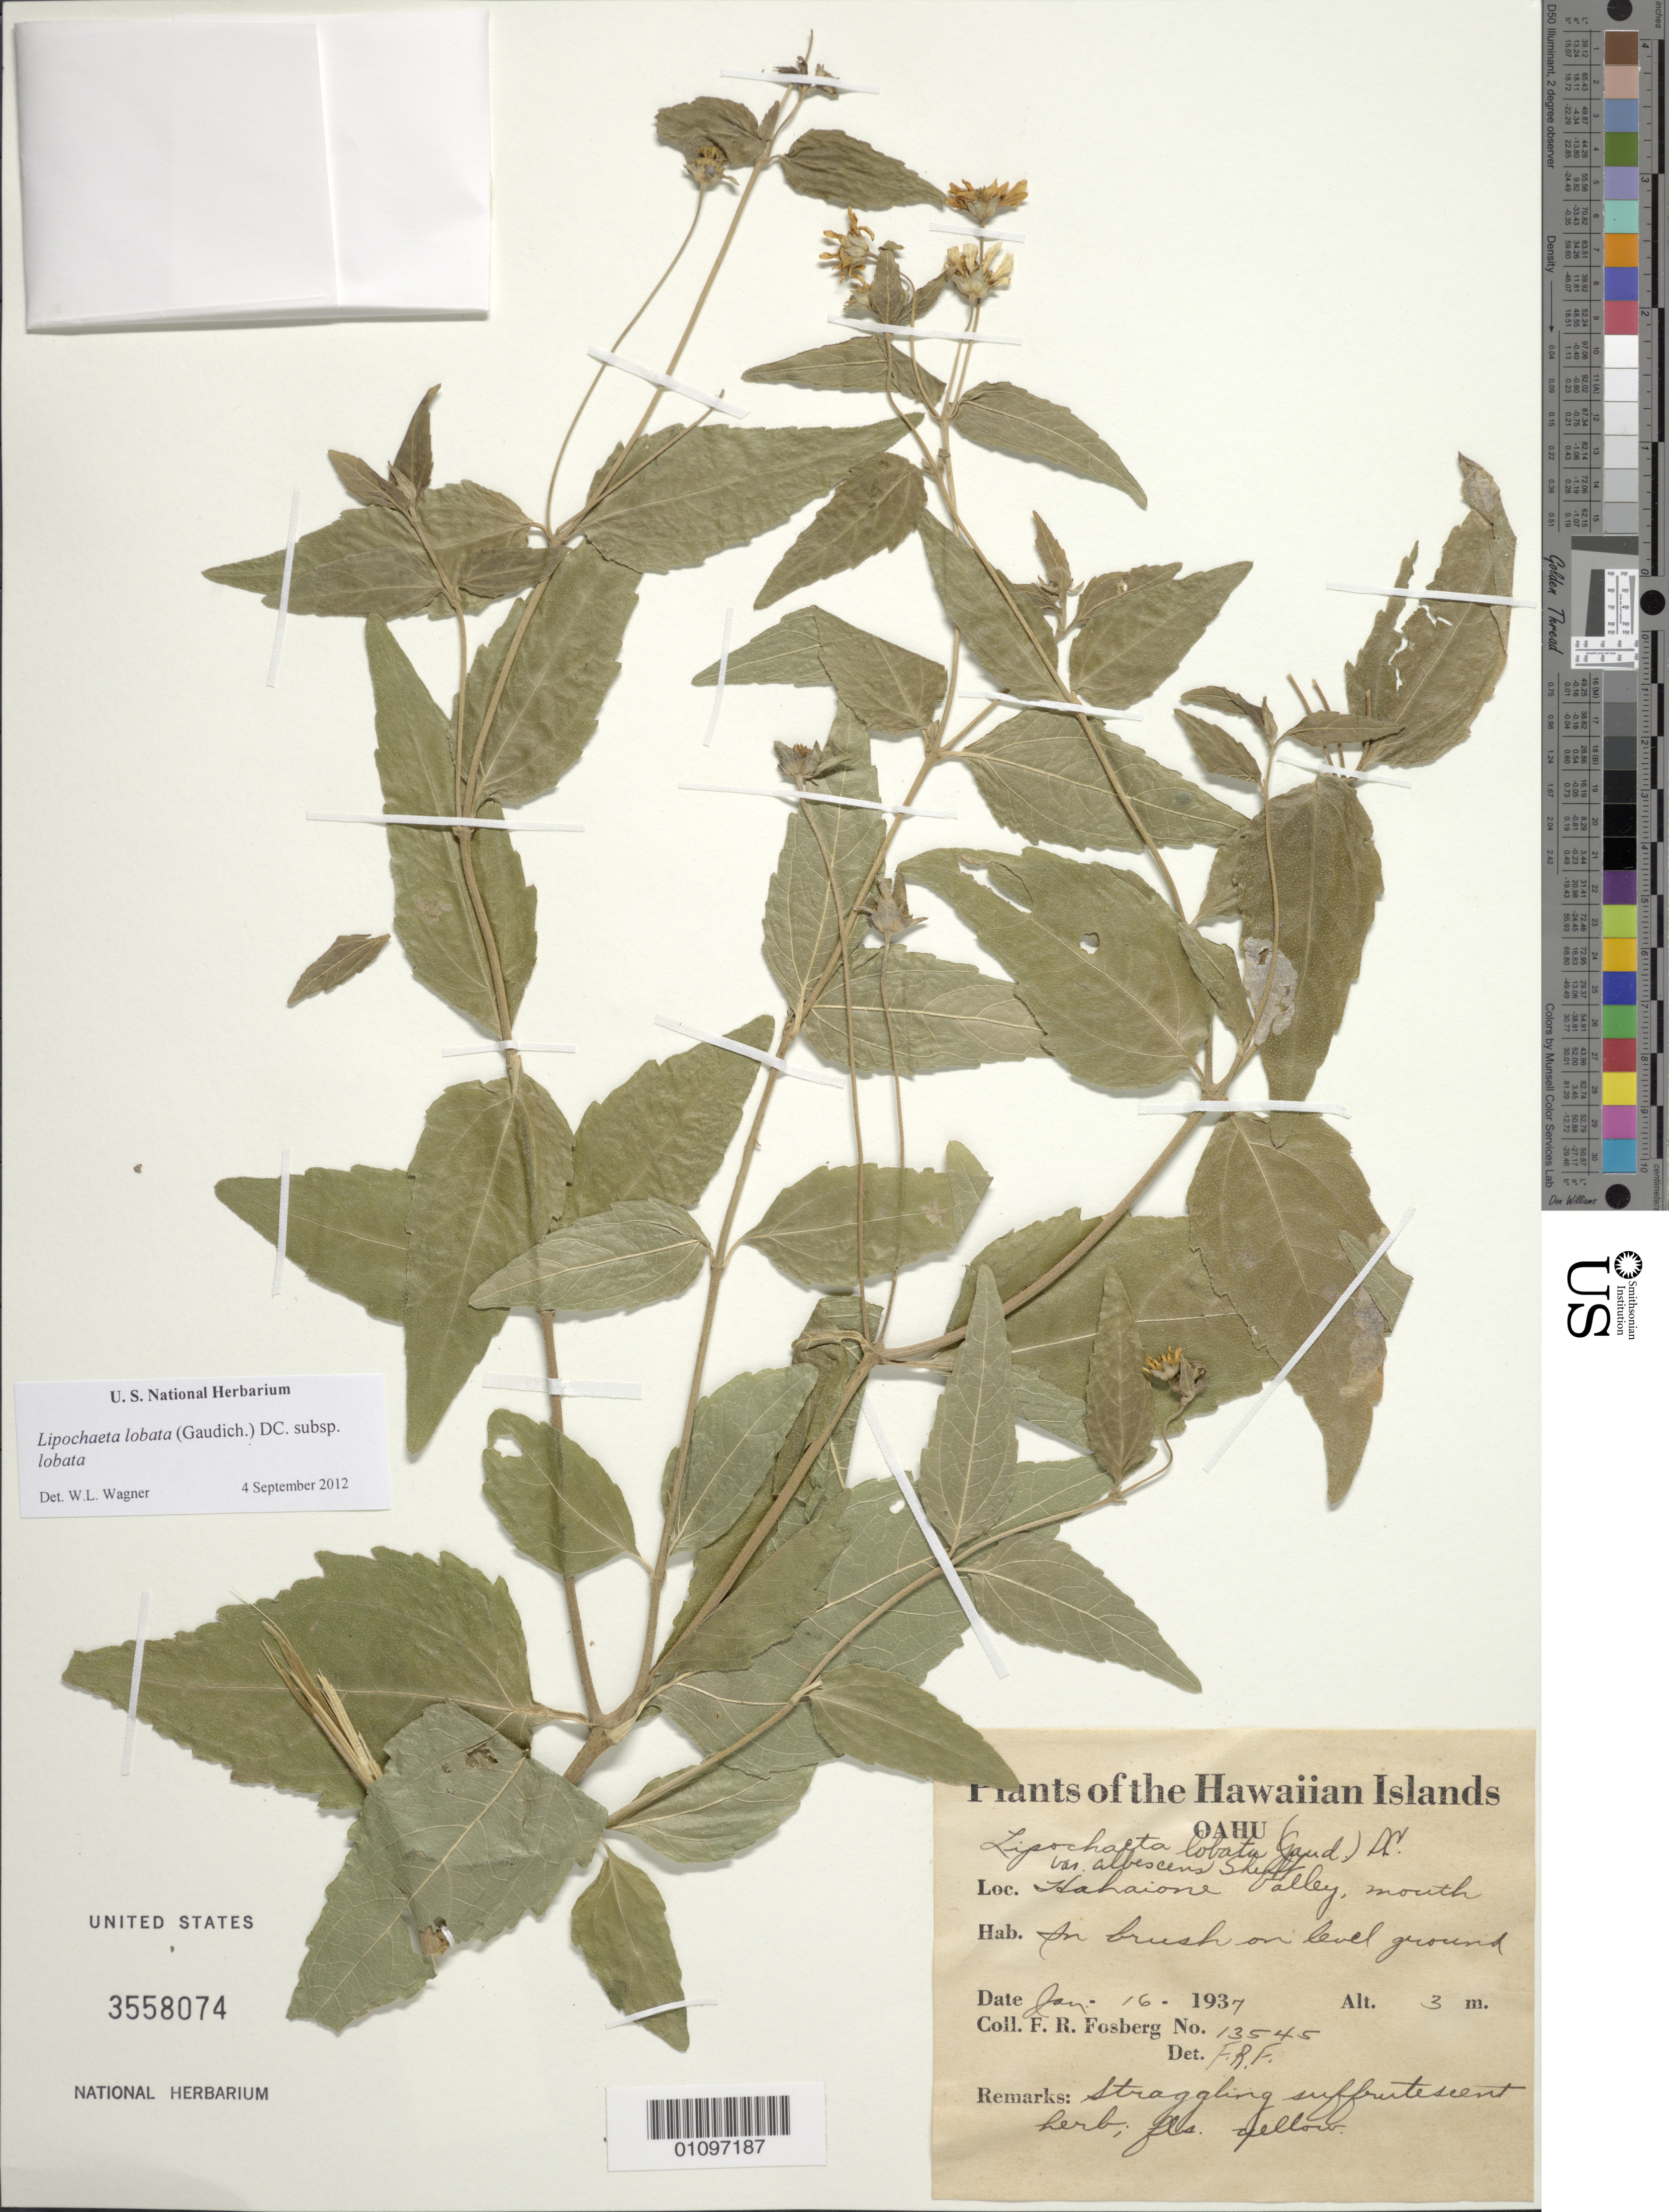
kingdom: Plantae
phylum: Tracheophyta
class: Magnoliopsida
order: Asterales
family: Asteraceae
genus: Lipochaeta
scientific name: Lipochaeta lobata var. lobata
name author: (Gaudich.) DC.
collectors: F. R. Fosberg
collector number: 13545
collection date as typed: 16 Jan 1937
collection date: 1937-01-16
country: United States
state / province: Hawaii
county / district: Honolulu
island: Oahu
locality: Hahaione Valley, mouth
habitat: level ground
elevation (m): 3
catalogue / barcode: US 3558074